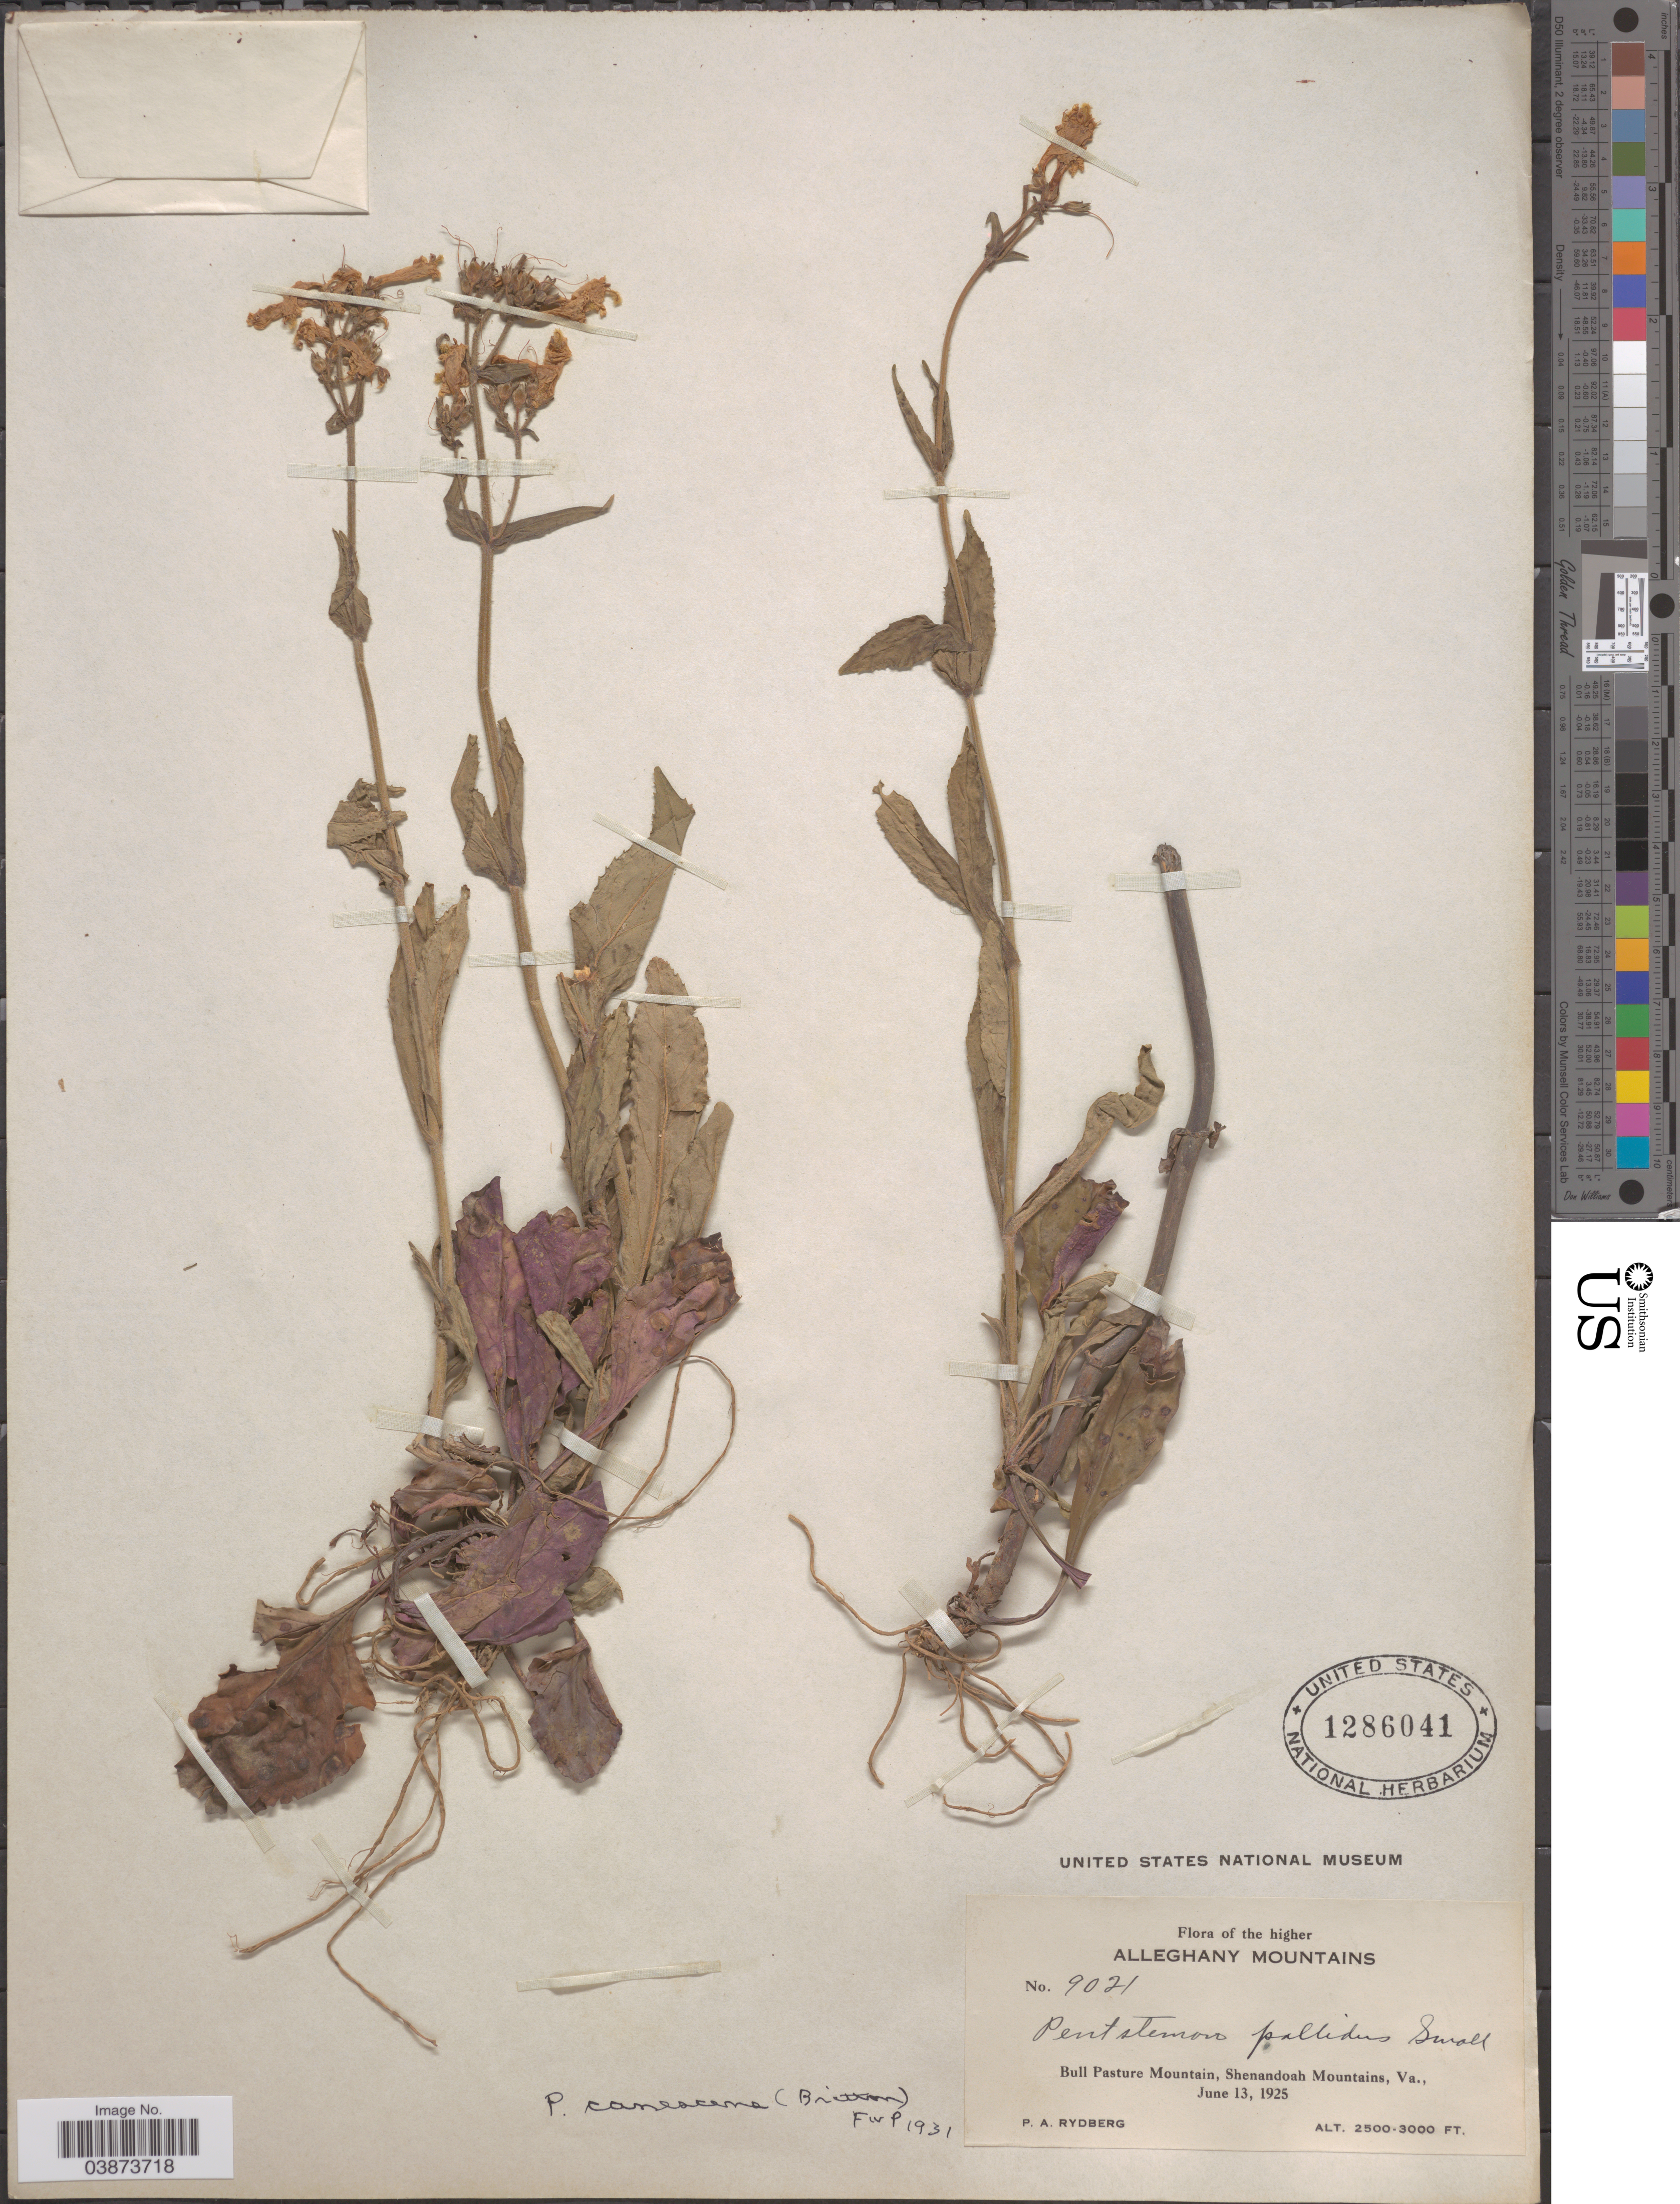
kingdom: Plantae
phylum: Tracheophyta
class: Magnoliopsida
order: Lamiales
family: Plantaginaceae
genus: Penstemon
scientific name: Penstemon canescens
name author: L.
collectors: P. A. Rydberg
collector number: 9021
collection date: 1925-06-13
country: United States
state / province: Virginia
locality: The higher Alleghany Mountains. Bull Pasture Mountain, Shenandoah Mountains.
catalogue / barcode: US 1286041